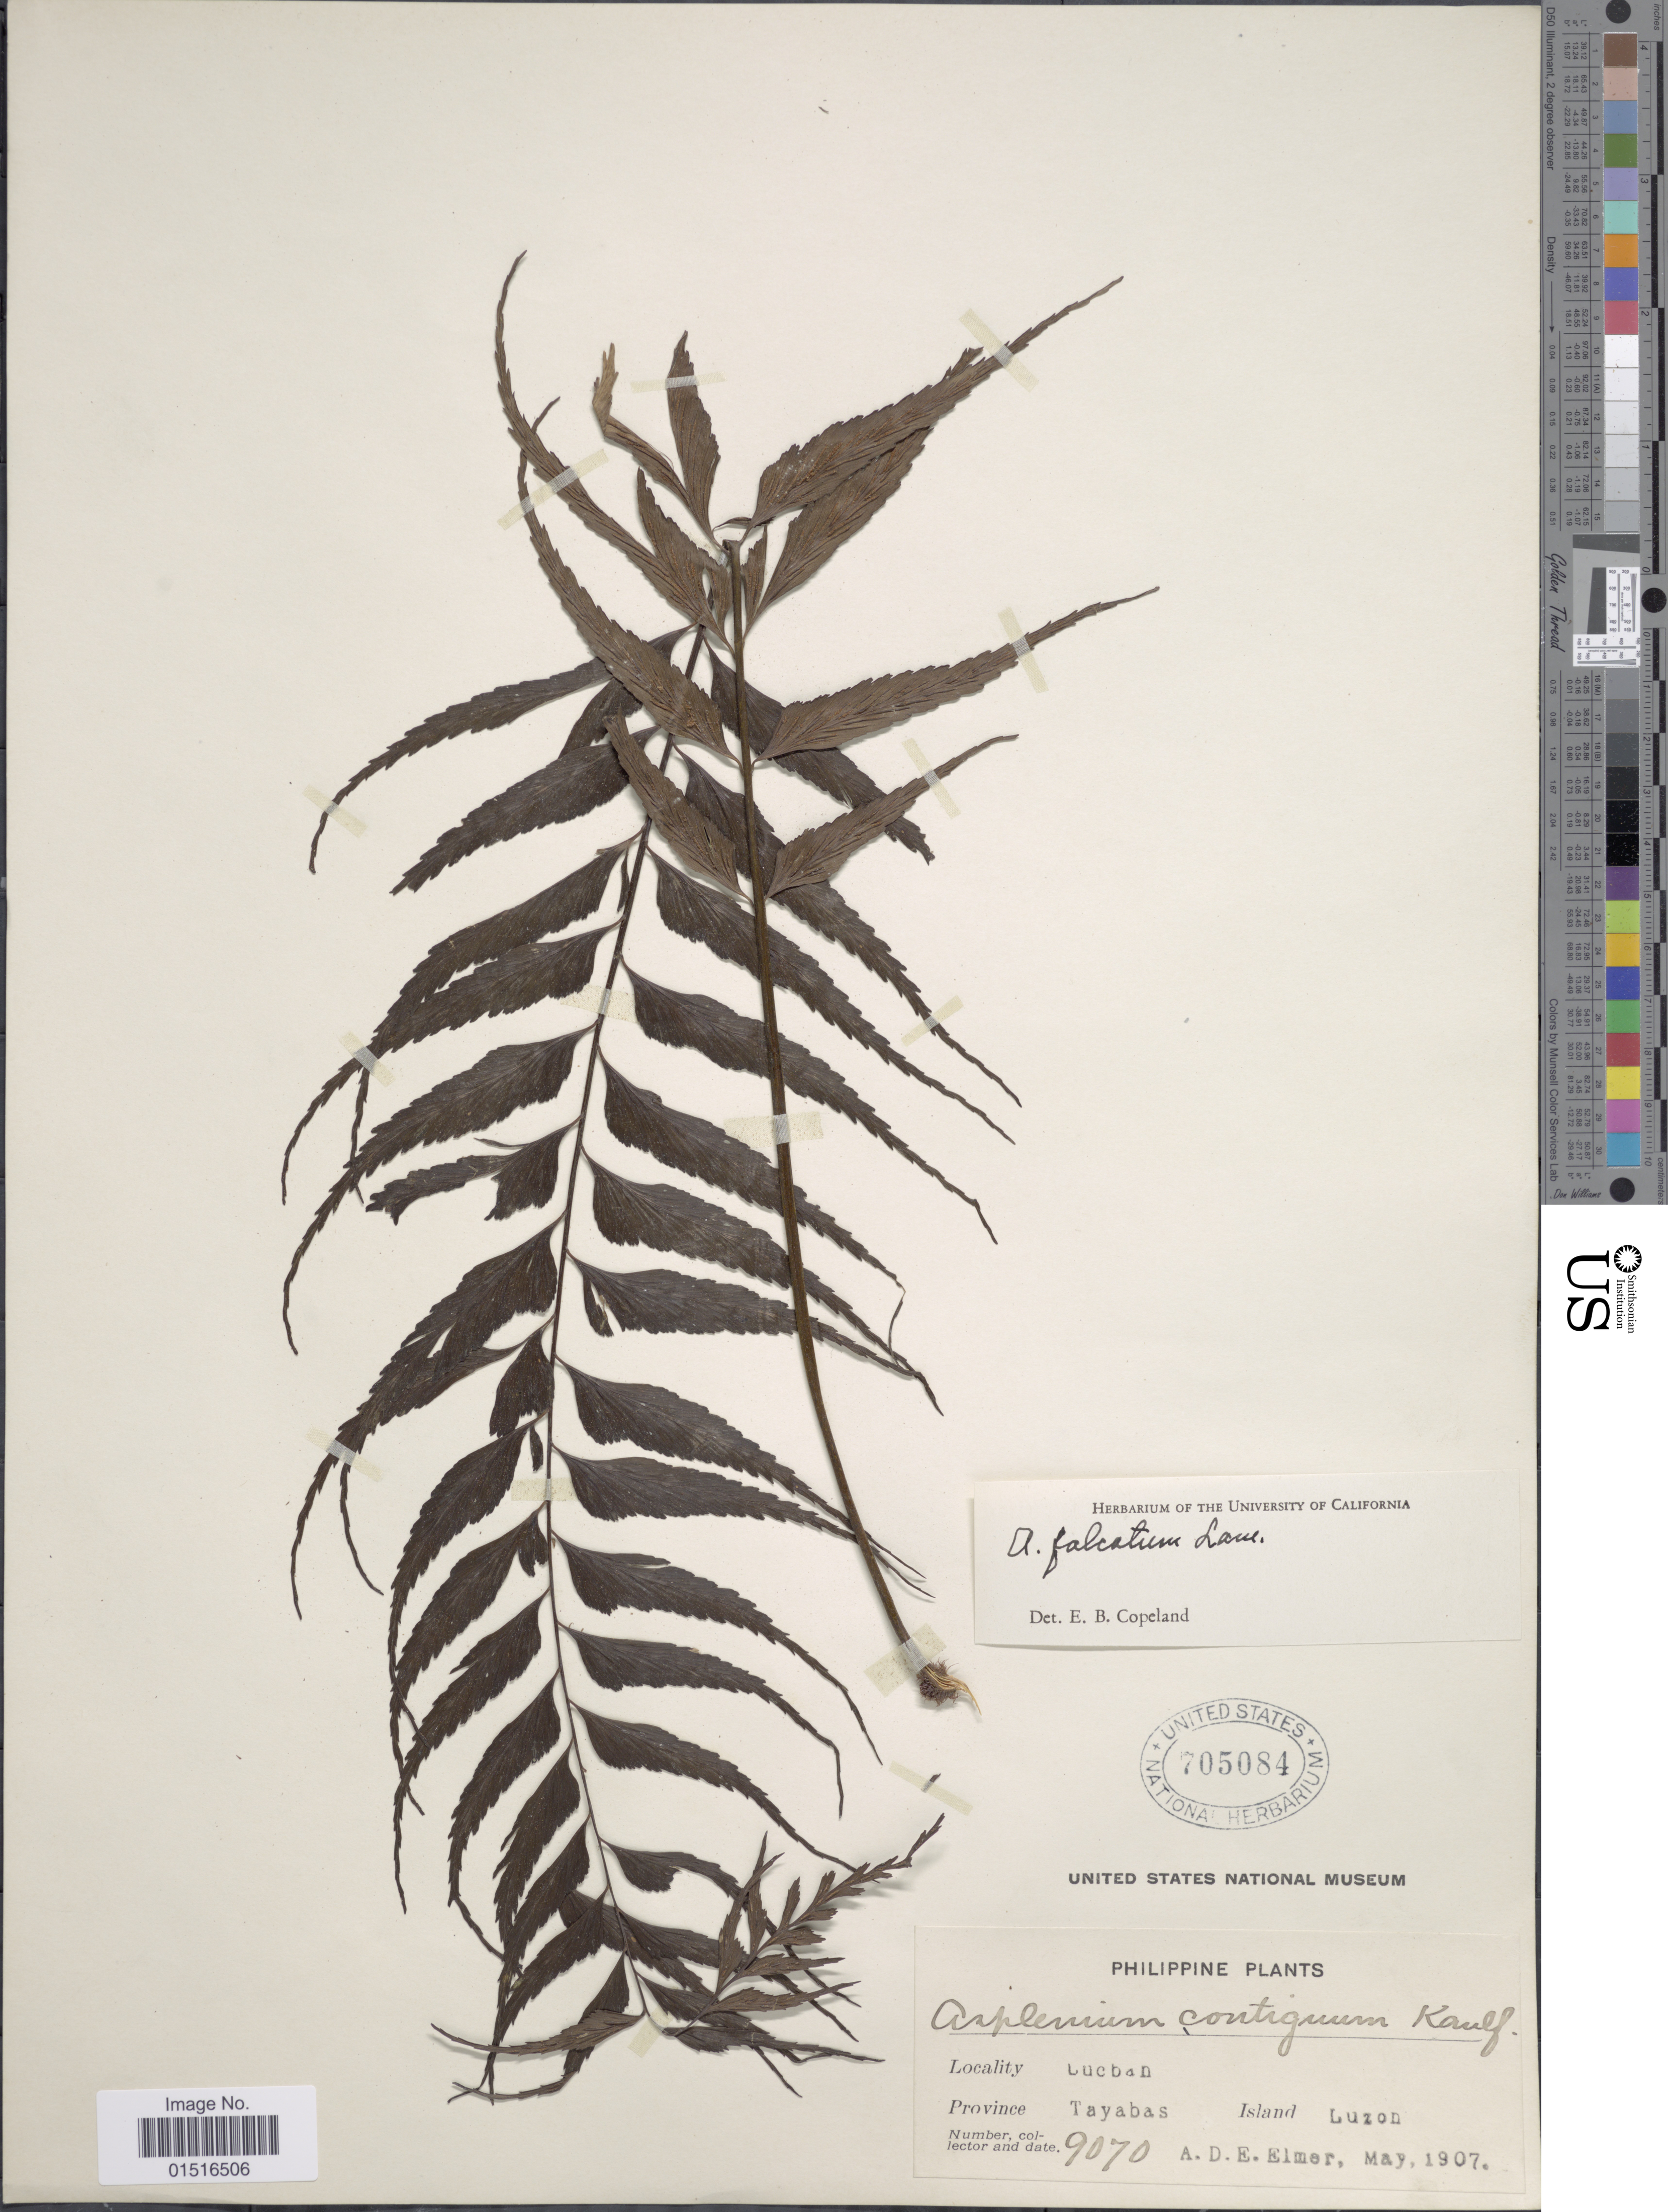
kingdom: Plantae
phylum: Tracheophyta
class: Polypodiopsida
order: Polypodiales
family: Aspleniaceae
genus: Asplenium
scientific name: Asplenium lepturus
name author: J. Sm. ex C. Presl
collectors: A. D. E. Elmer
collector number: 9070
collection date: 1907-05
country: Philippines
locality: Lucban, Province Tayabas, Island Luzon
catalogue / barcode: US 705084